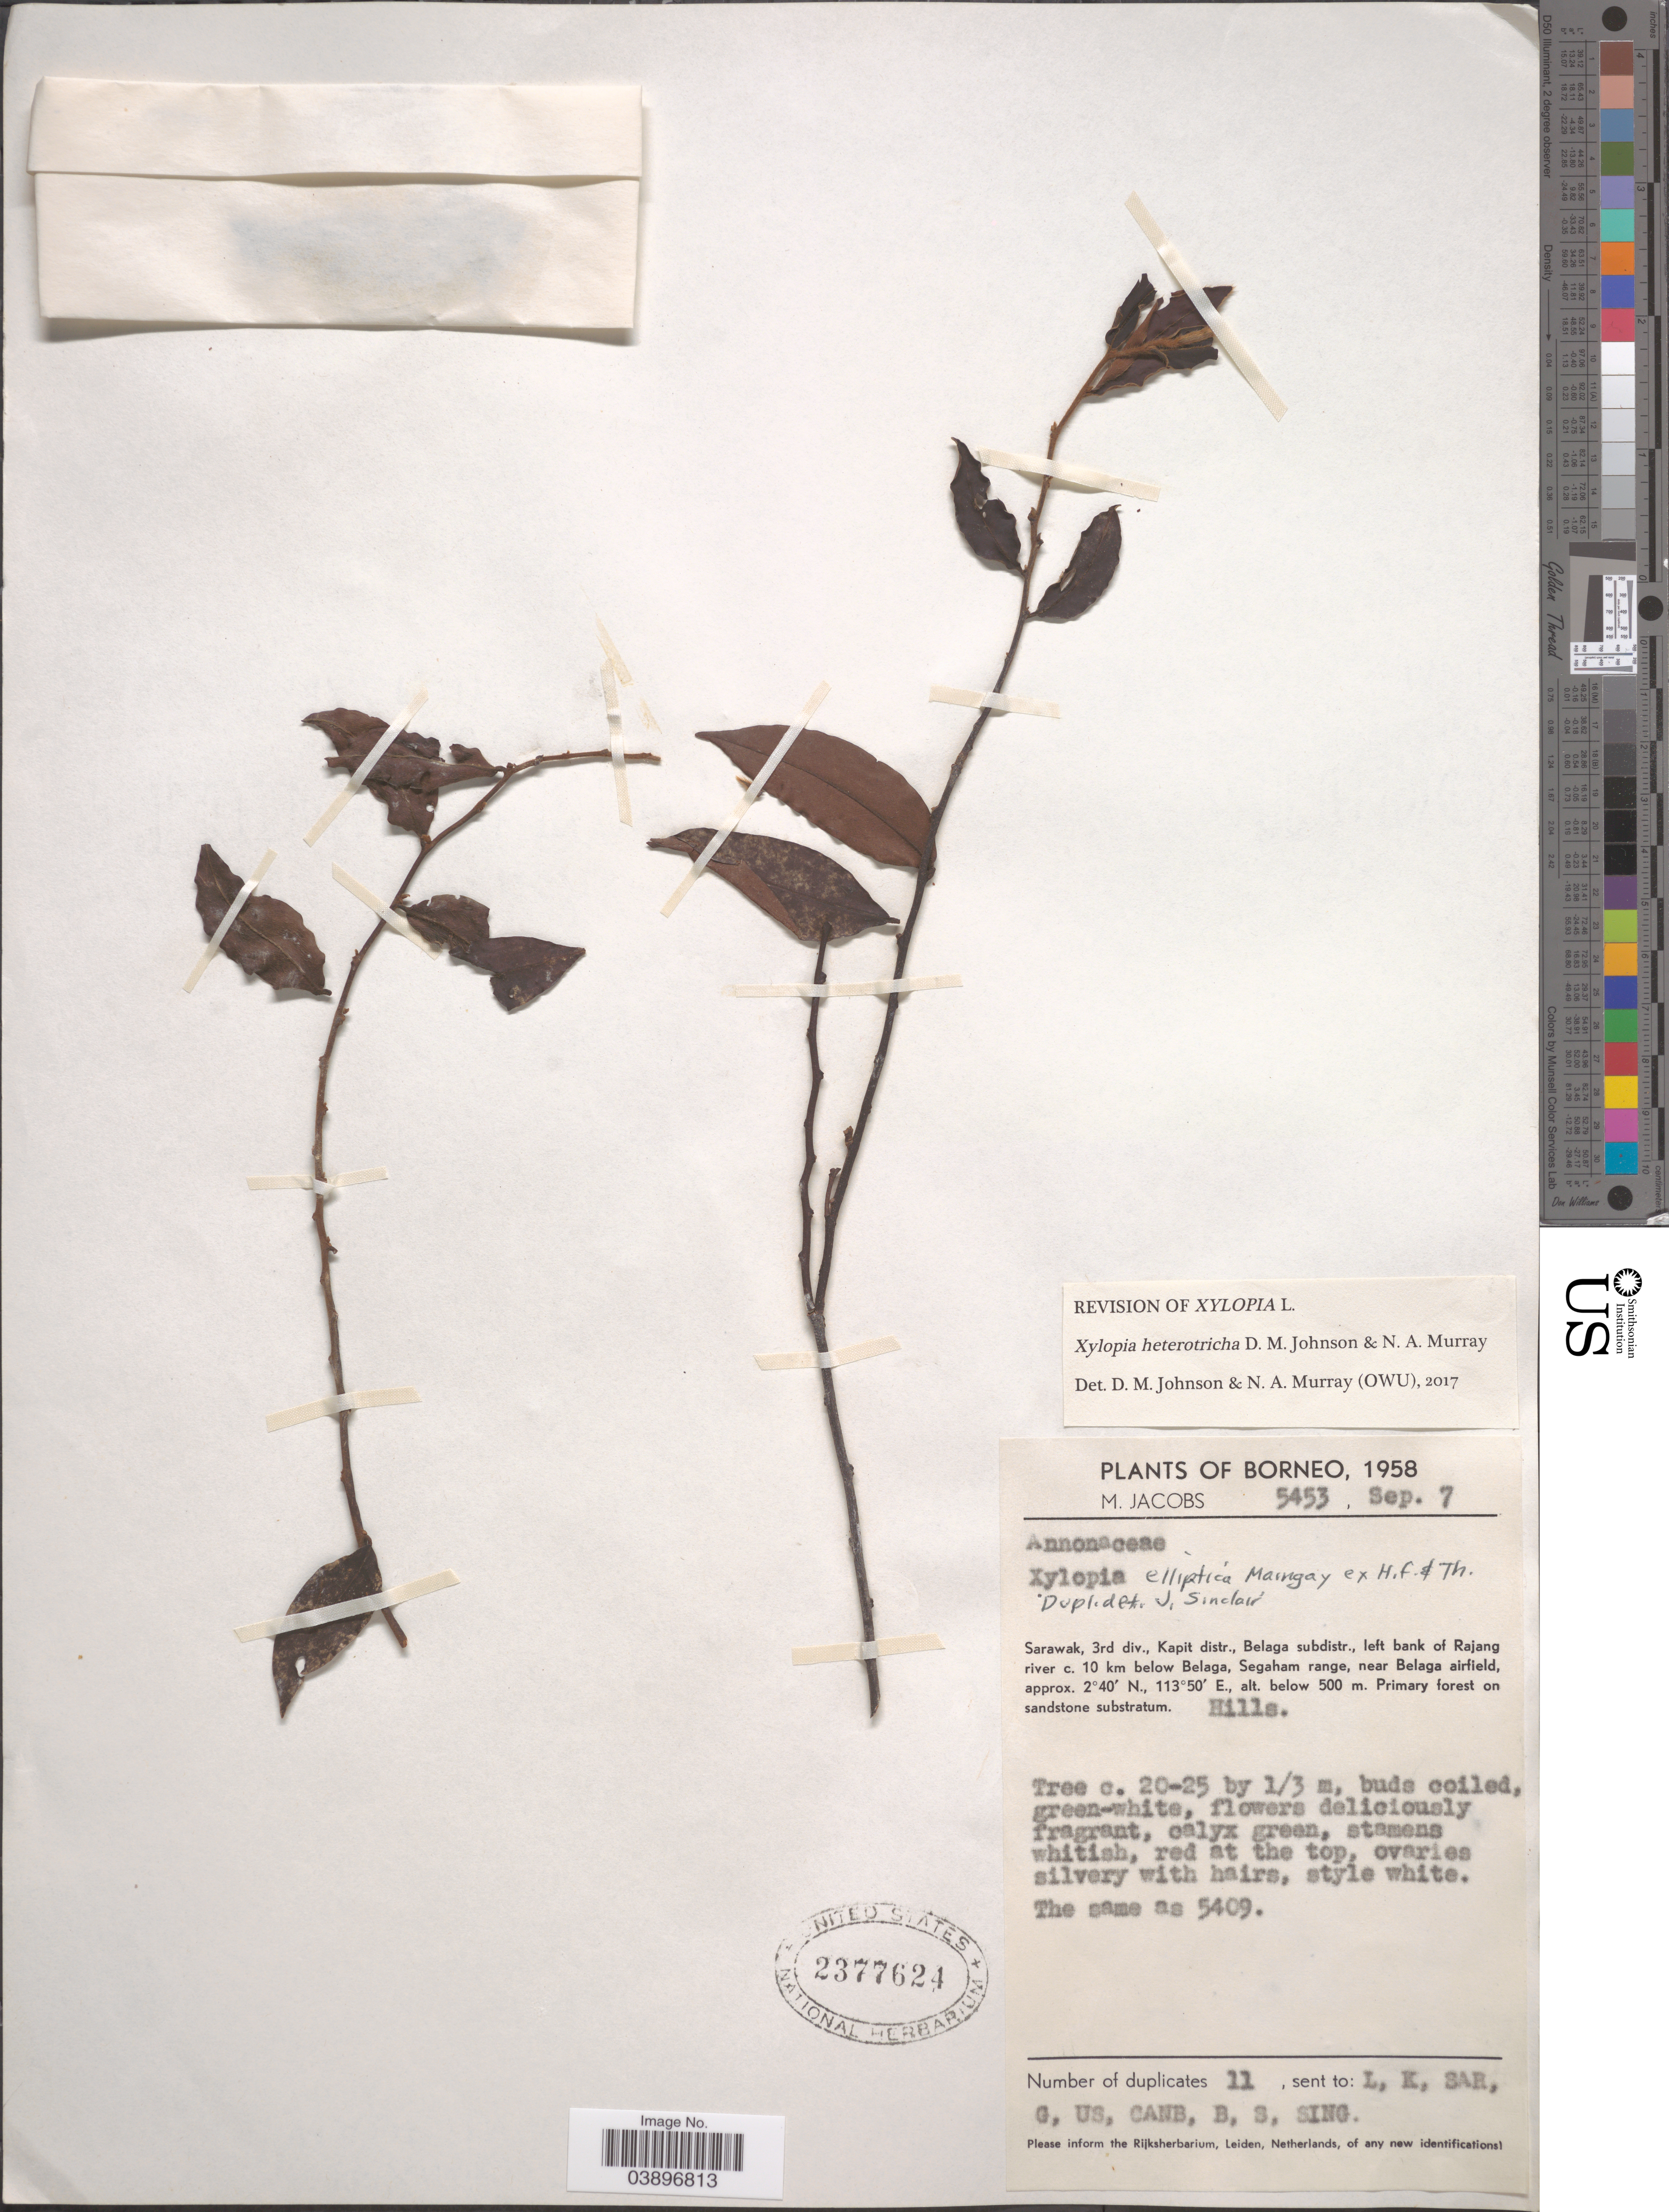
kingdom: Plantae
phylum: Tracheophyta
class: Magnoliopsida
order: Magnoliales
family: Annonaceae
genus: Xylopia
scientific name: Xylopia heterotricha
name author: D.M. Johnson & N.A. Murray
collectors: M. Jacobs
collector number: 5453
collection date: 1958-09-07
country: Malaysia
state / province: Sarawak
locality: Borneo. 3rd div., Kapit distr., Belaga subdistr., left bank of Rajang river c. 10 km below Belaga, Segaham range, near Belaga airfield.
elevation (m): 500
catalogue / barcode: US 2377624